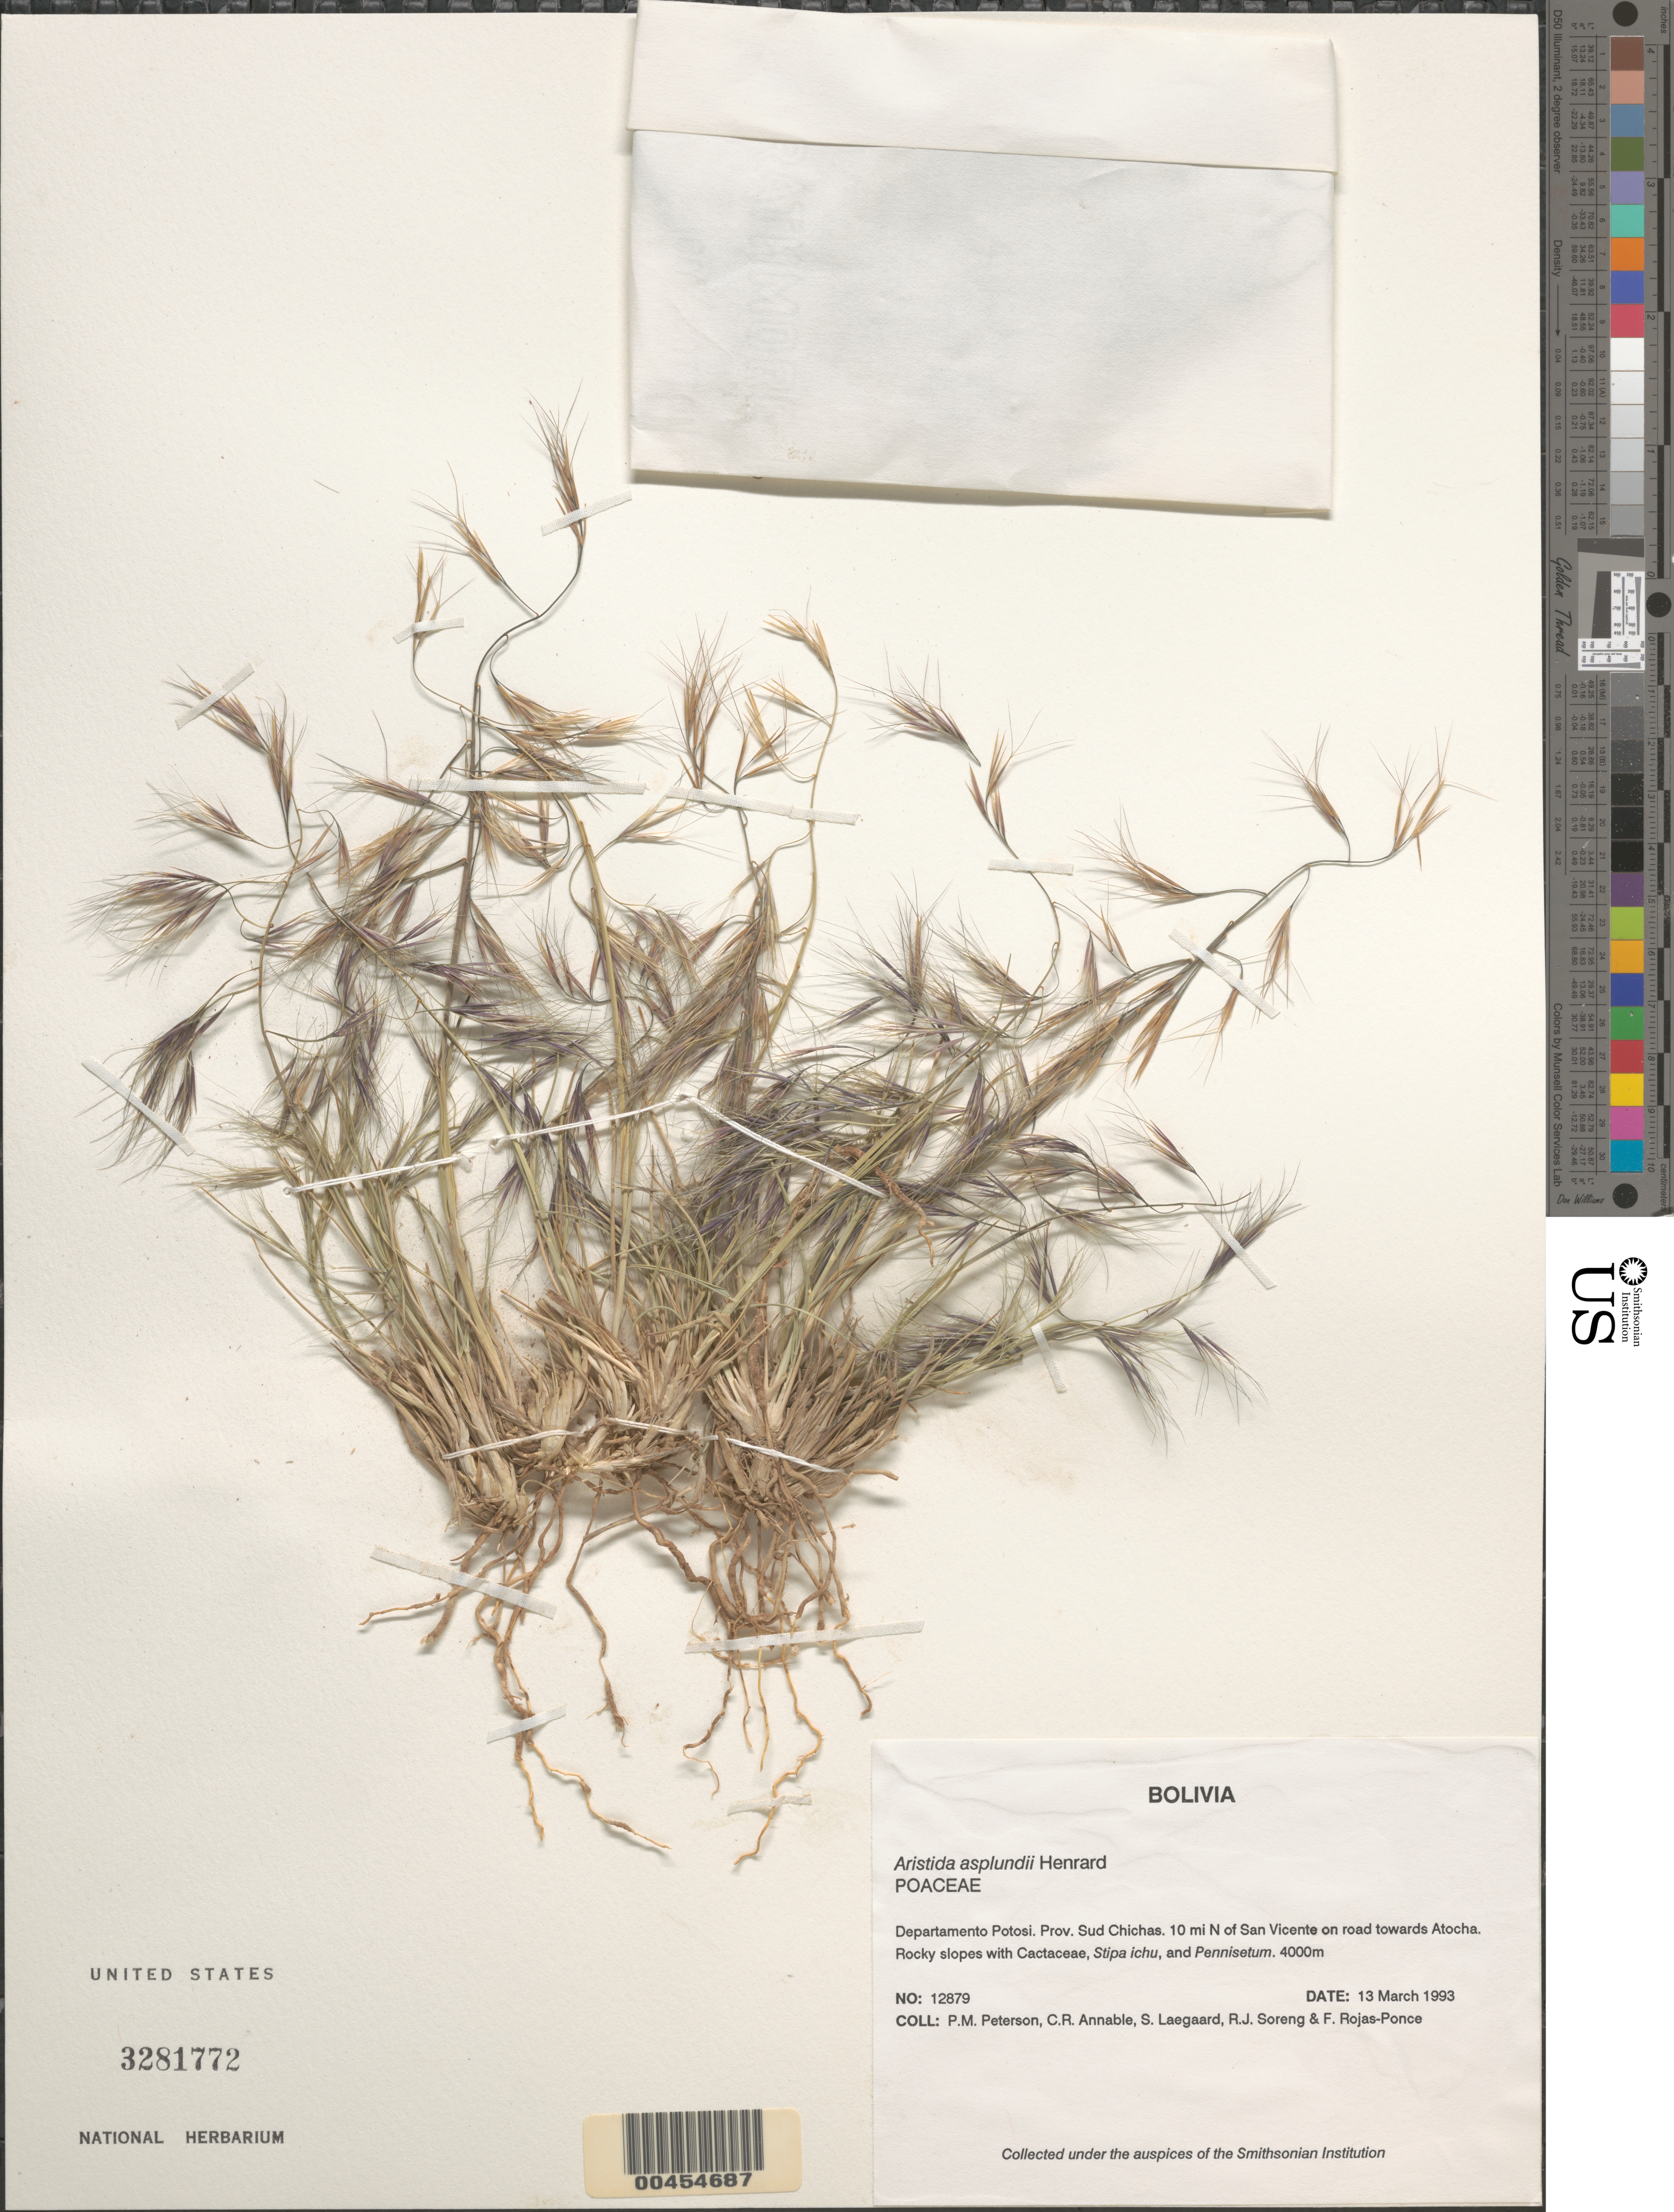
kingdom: Plantae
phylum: Tracheophyta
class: Liliopsida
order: Poales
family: Poaceae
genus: Aristida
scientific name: Aristida asplundii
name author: Henr.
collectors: P. M. Peterson, C. R. Annable, S. Lægaard, R. J. Soreng & F. Rojas-Ponce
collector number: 12879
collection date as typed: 13 Mar 1993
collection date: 1993-03-13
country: Bolivia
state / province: Potosí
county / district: Sud Chichas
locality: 10 mi N of San Vicente on road towards Atocha.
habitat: Rocky slopes with Cactaceae, Stipa ichu, and Pennisetum.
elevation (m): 4000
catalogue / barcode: US 3281772